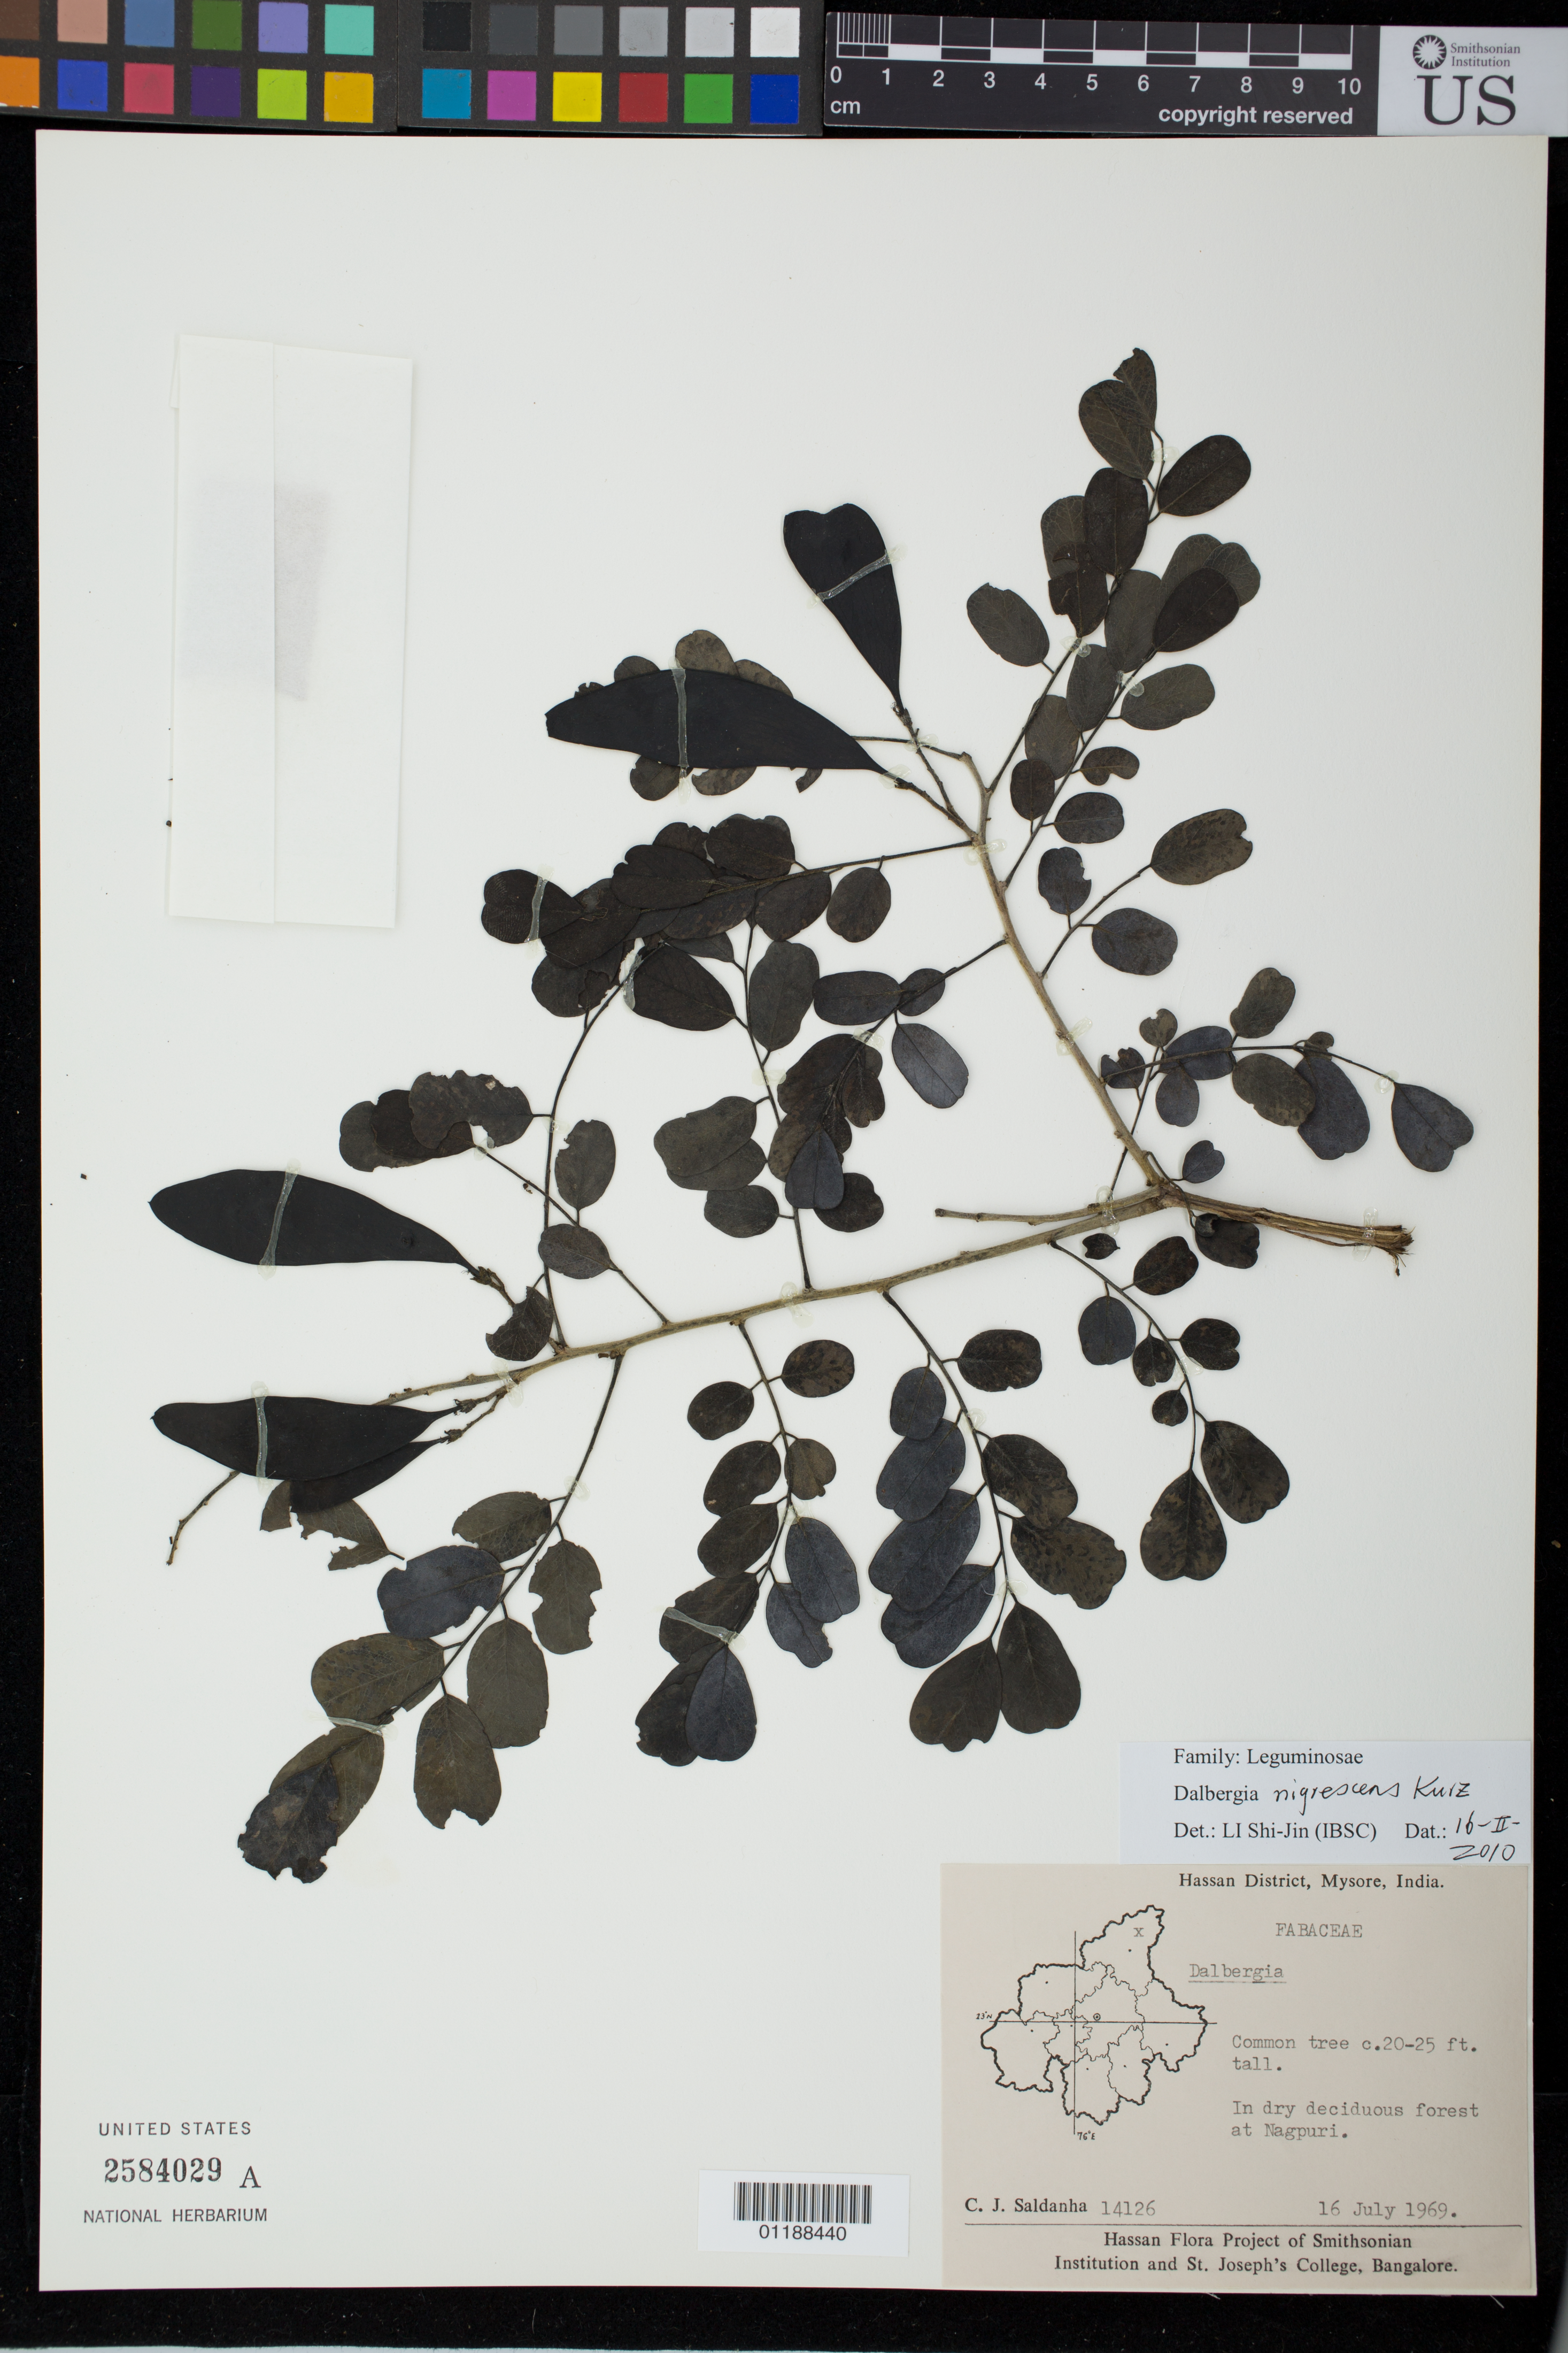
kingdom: Plantae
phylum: Tracheophyta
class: Magnoliopsida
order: Fabales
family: Fabaceae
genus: Dalbergia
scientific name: Dalbergia nigrescens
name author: Kurz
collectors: C. J. Saldanha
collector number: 14126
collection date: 1969-07-16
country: India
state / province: Karnataka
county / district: Mysore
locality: Hassan District. In dry deciduous forest at Nagpuri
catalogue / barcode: US 2584029A